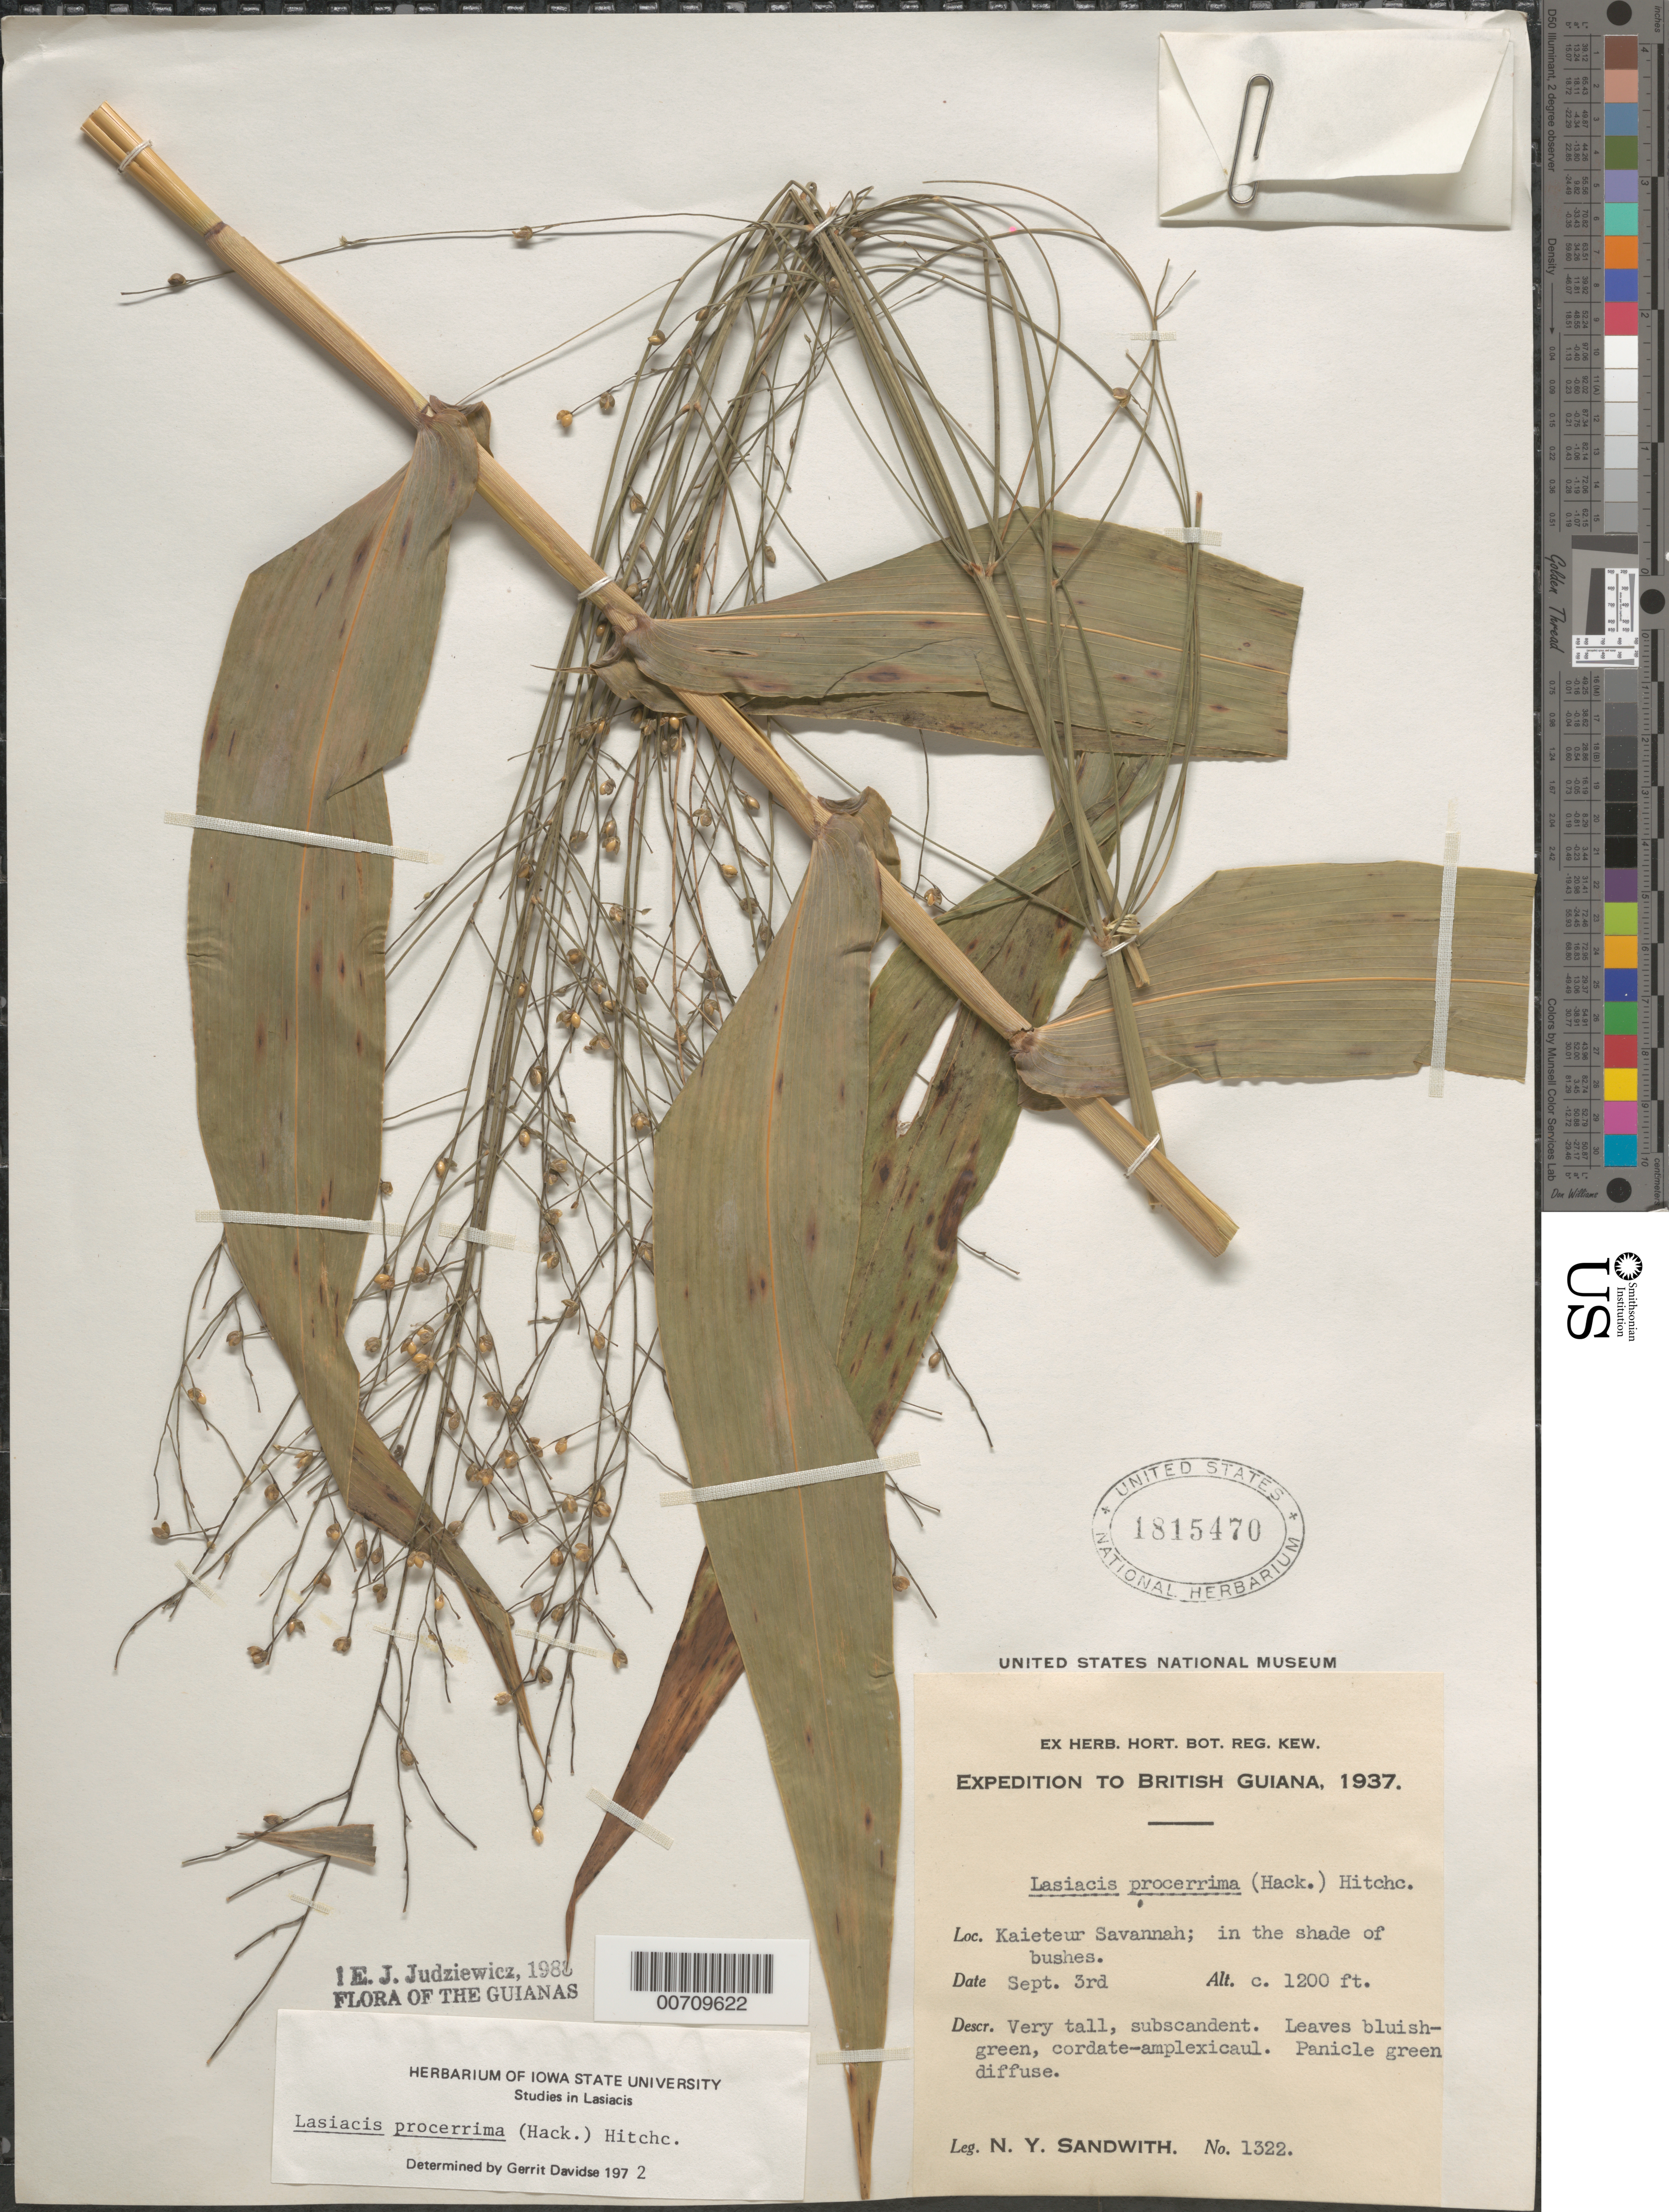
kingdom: Plantae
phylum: Tracheophyta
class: Liliopsida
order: Poales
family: Poaceae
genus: Lasiacis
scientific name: Lasiacis procerrima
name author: (Hack.) Hitchc.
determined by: Davidse, Gerrit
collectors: N. Y. Sandwith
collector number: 1322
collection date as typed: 3-Sep-37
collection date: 1937-09-03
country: Guyana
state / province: Potaro-Siparuni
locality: Kaieteur National Park; Kaieteur Savanna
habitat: Shade of bushes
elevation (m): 366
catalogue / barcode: US 1815470